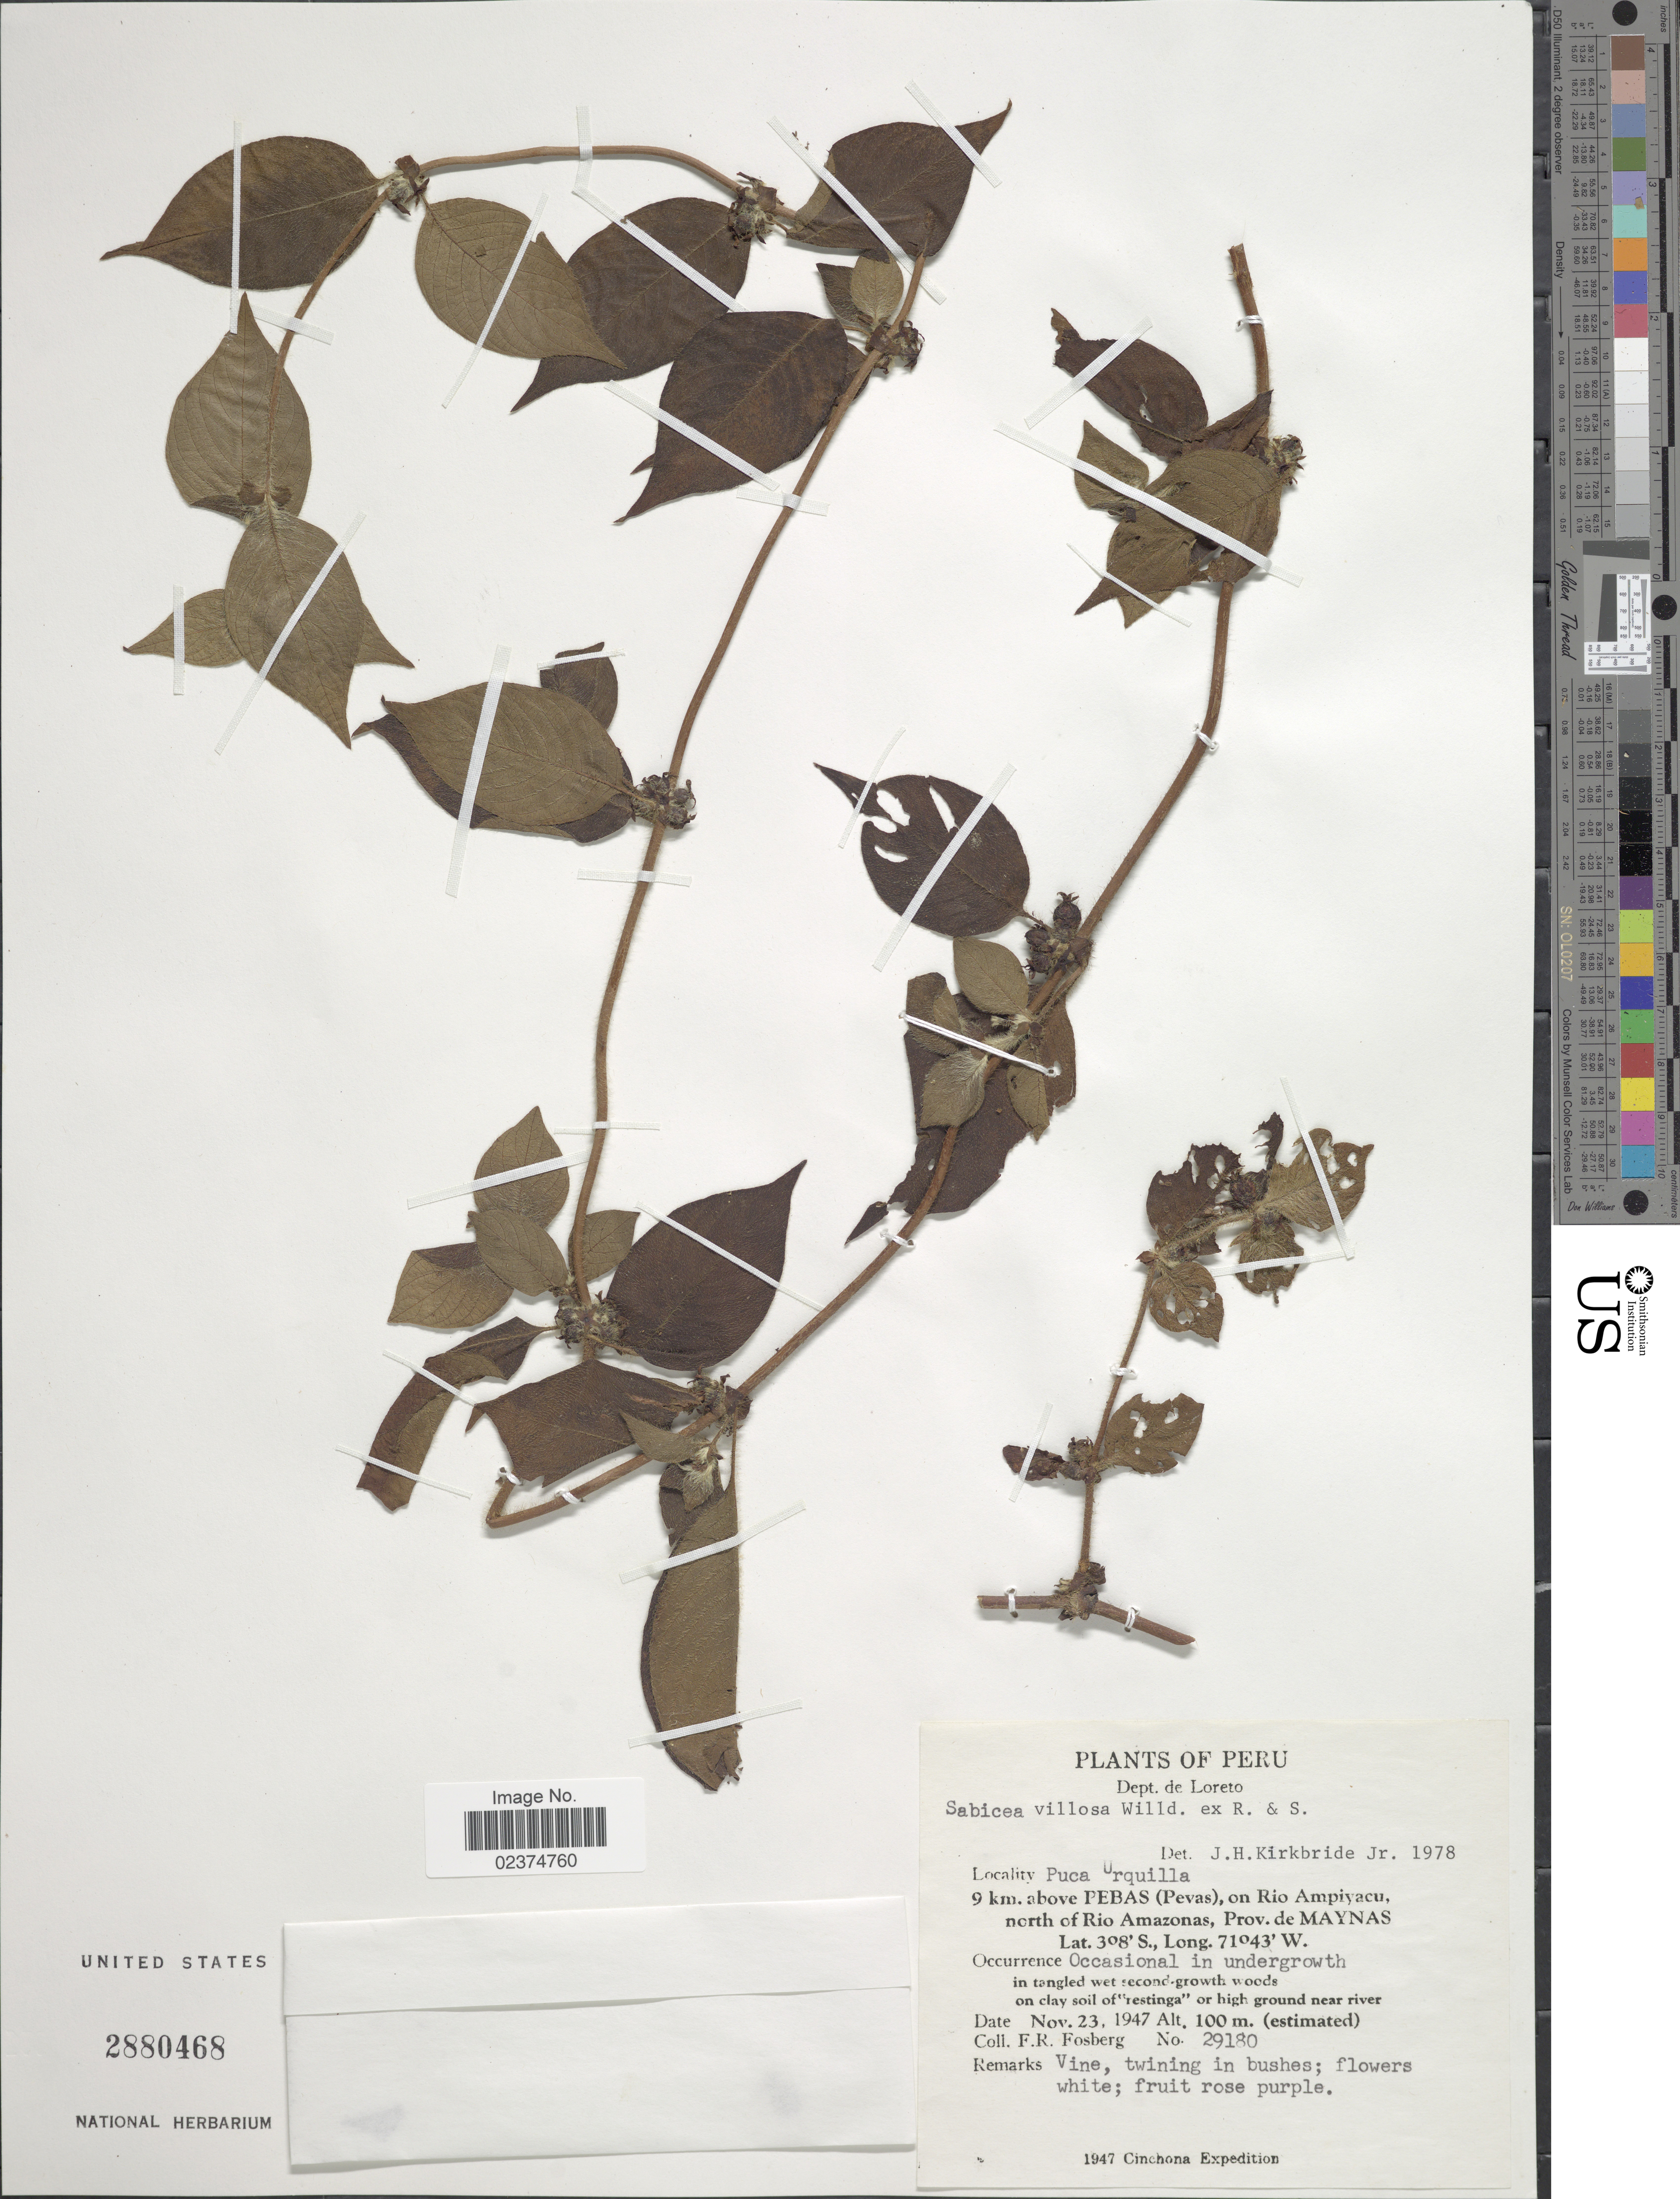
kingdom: Plantae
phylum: Tracheophyta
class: Magnoliopsida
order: Gentianales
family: Rubiaceae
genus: Sabicea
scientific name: Sabicea villosa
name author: Willd. ex Roem. & Schult.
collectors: F. R. Fosberg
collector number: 29180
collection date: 1947-11-23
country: Peru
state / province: Loreto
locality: Dept. de Loreto. Puca Urquilla, 9 km. above Pebas (Pevas), on Rio Ampiyacu, north of Rio Amazonas, Prov. de Maynas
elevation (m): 100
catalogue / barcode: US 2880468